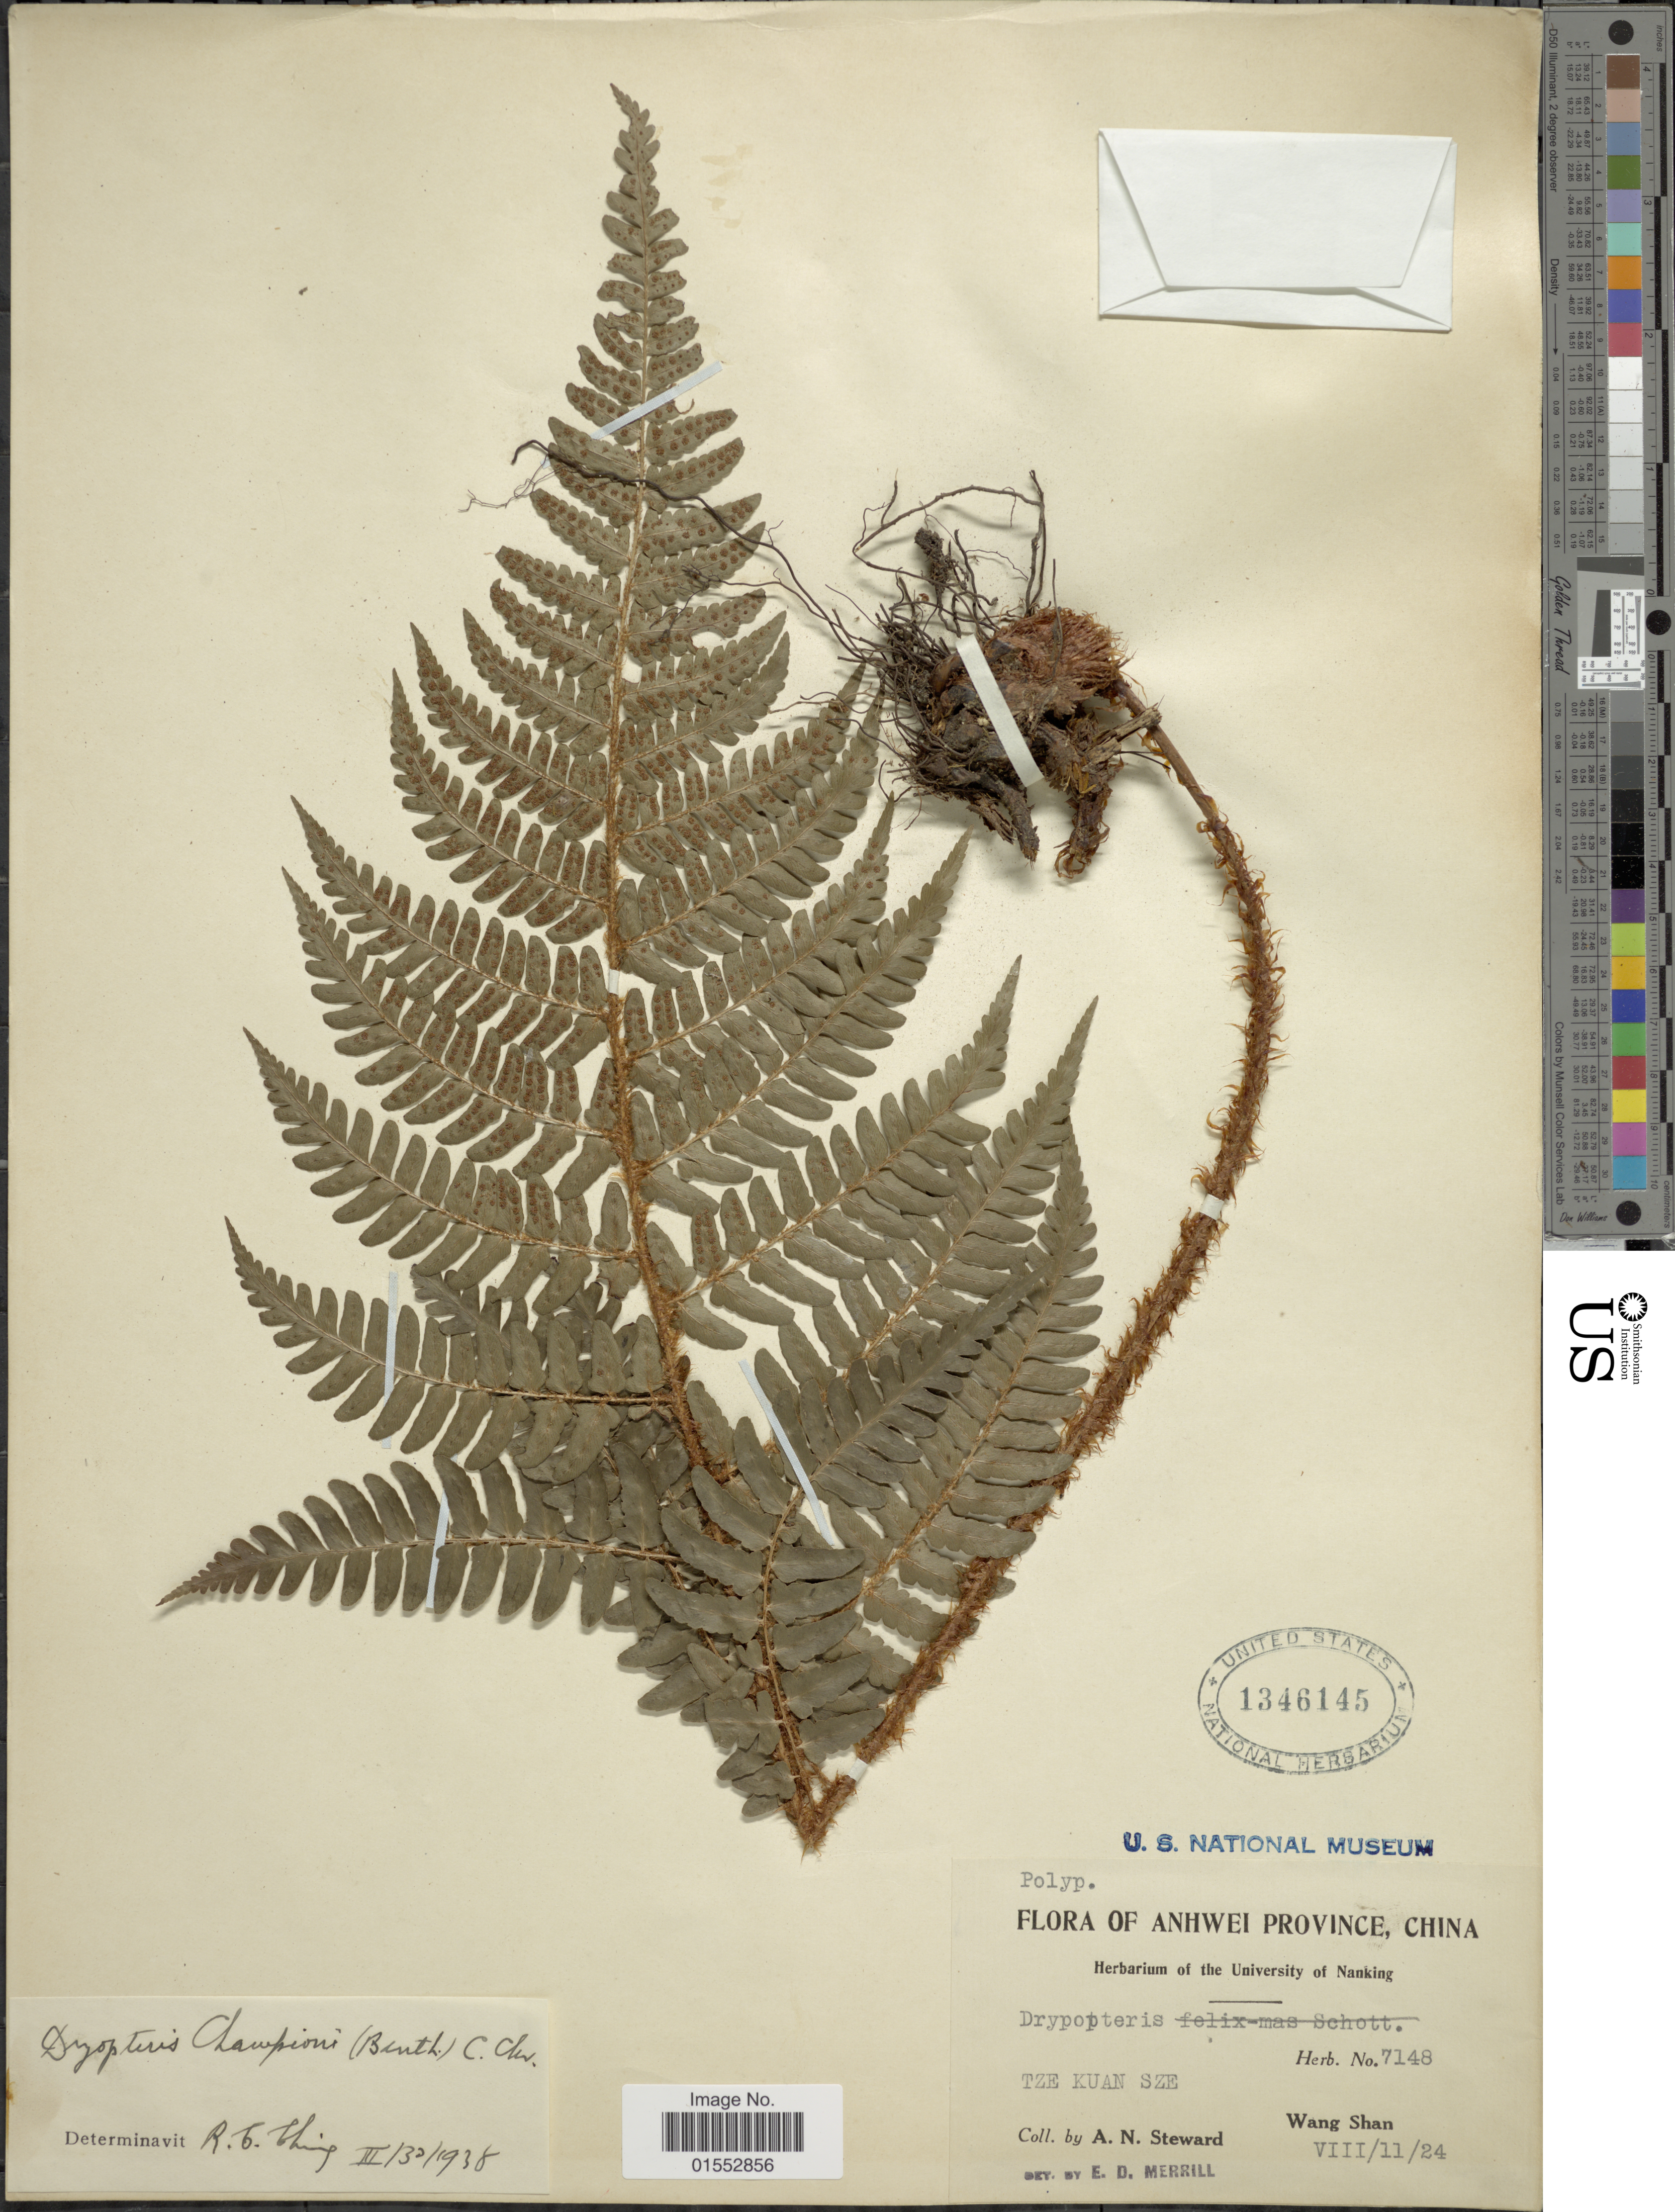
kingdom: Plantae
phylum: Tracheophyta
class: Polypodiopsida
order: Polypodiales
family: Dryopteridaceae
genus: Dryopteris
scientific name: Dryopteris championii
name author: (Benth.) C. Chr.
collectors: A. N. Steward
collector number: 7148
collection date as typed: Transcribed d/m/y: 11/8/24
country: China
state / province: Anhui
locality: Anhwei Province, China. Tze Kuan Sze. Wang Shan.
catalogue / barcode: US 1346145